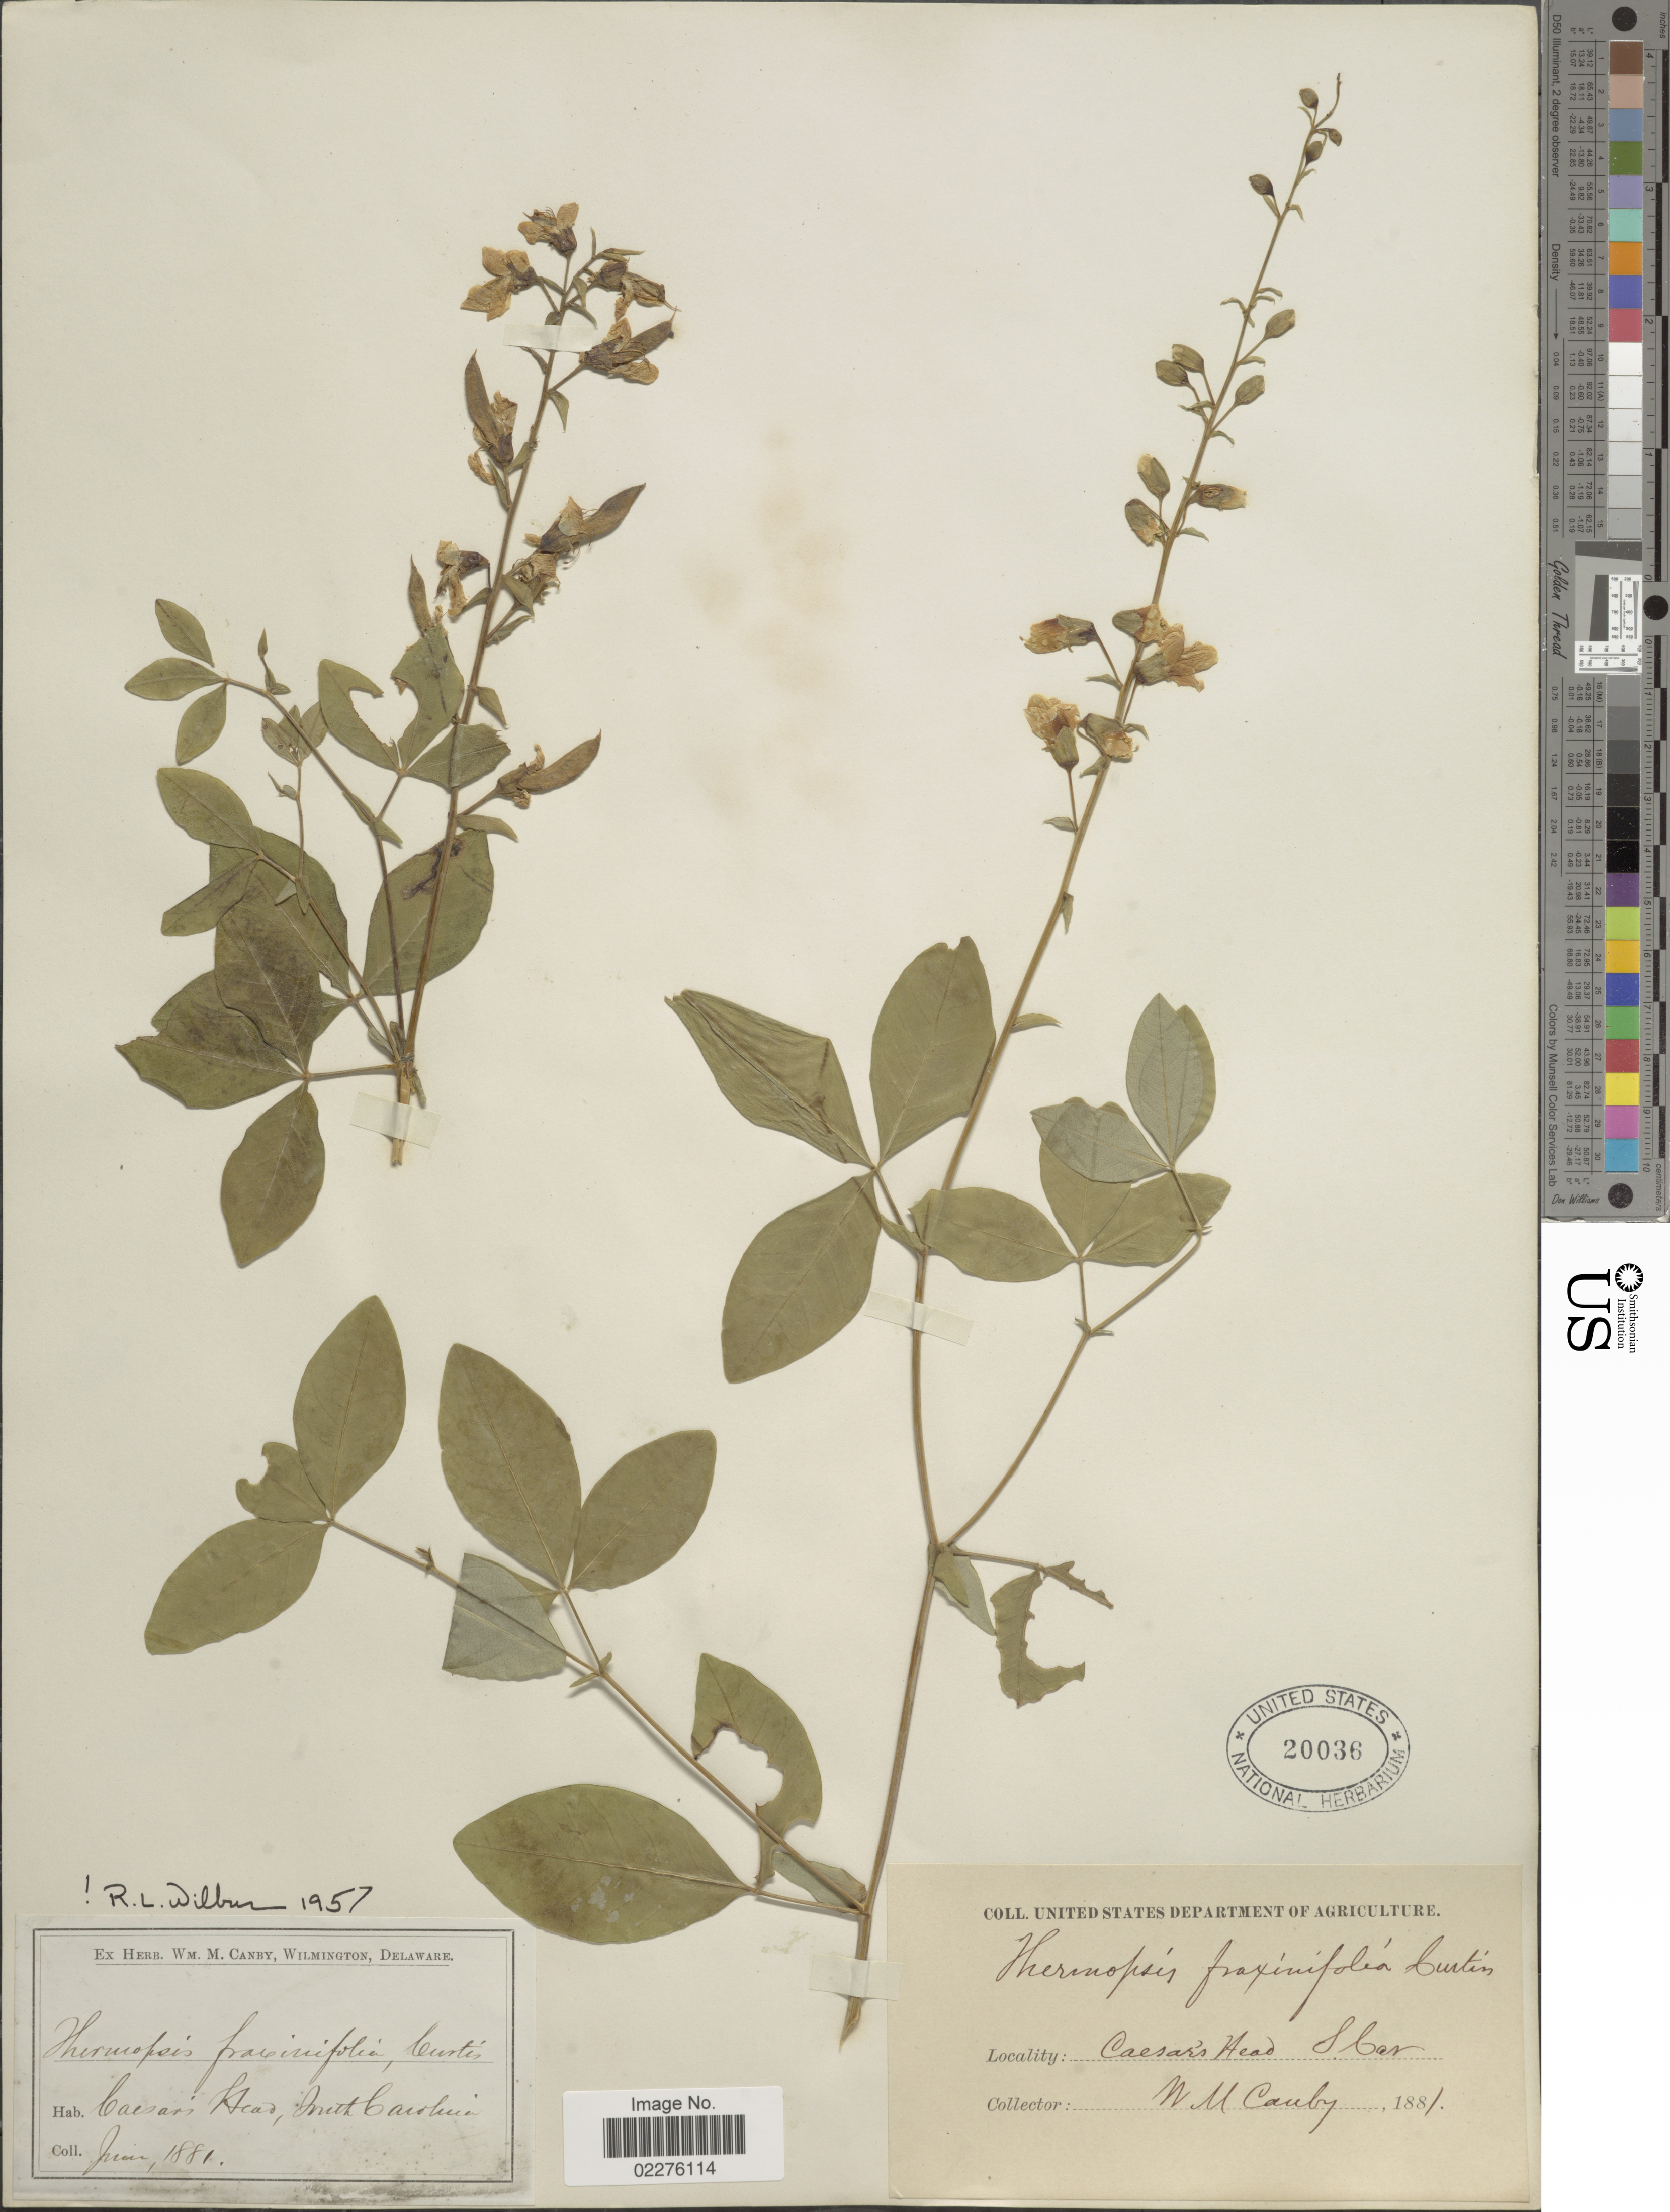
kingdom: Plantae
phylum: Tracheophyta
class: Magnoliopsida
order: Fabales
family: Fabaceae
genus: Thermopsis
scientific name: Thermopsis fraxinifolia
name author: M.A. Curtis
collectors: W. M. Canby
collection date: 1881-06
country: United States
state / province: South Carolina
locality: Caesar's Head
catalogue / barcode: US 20036